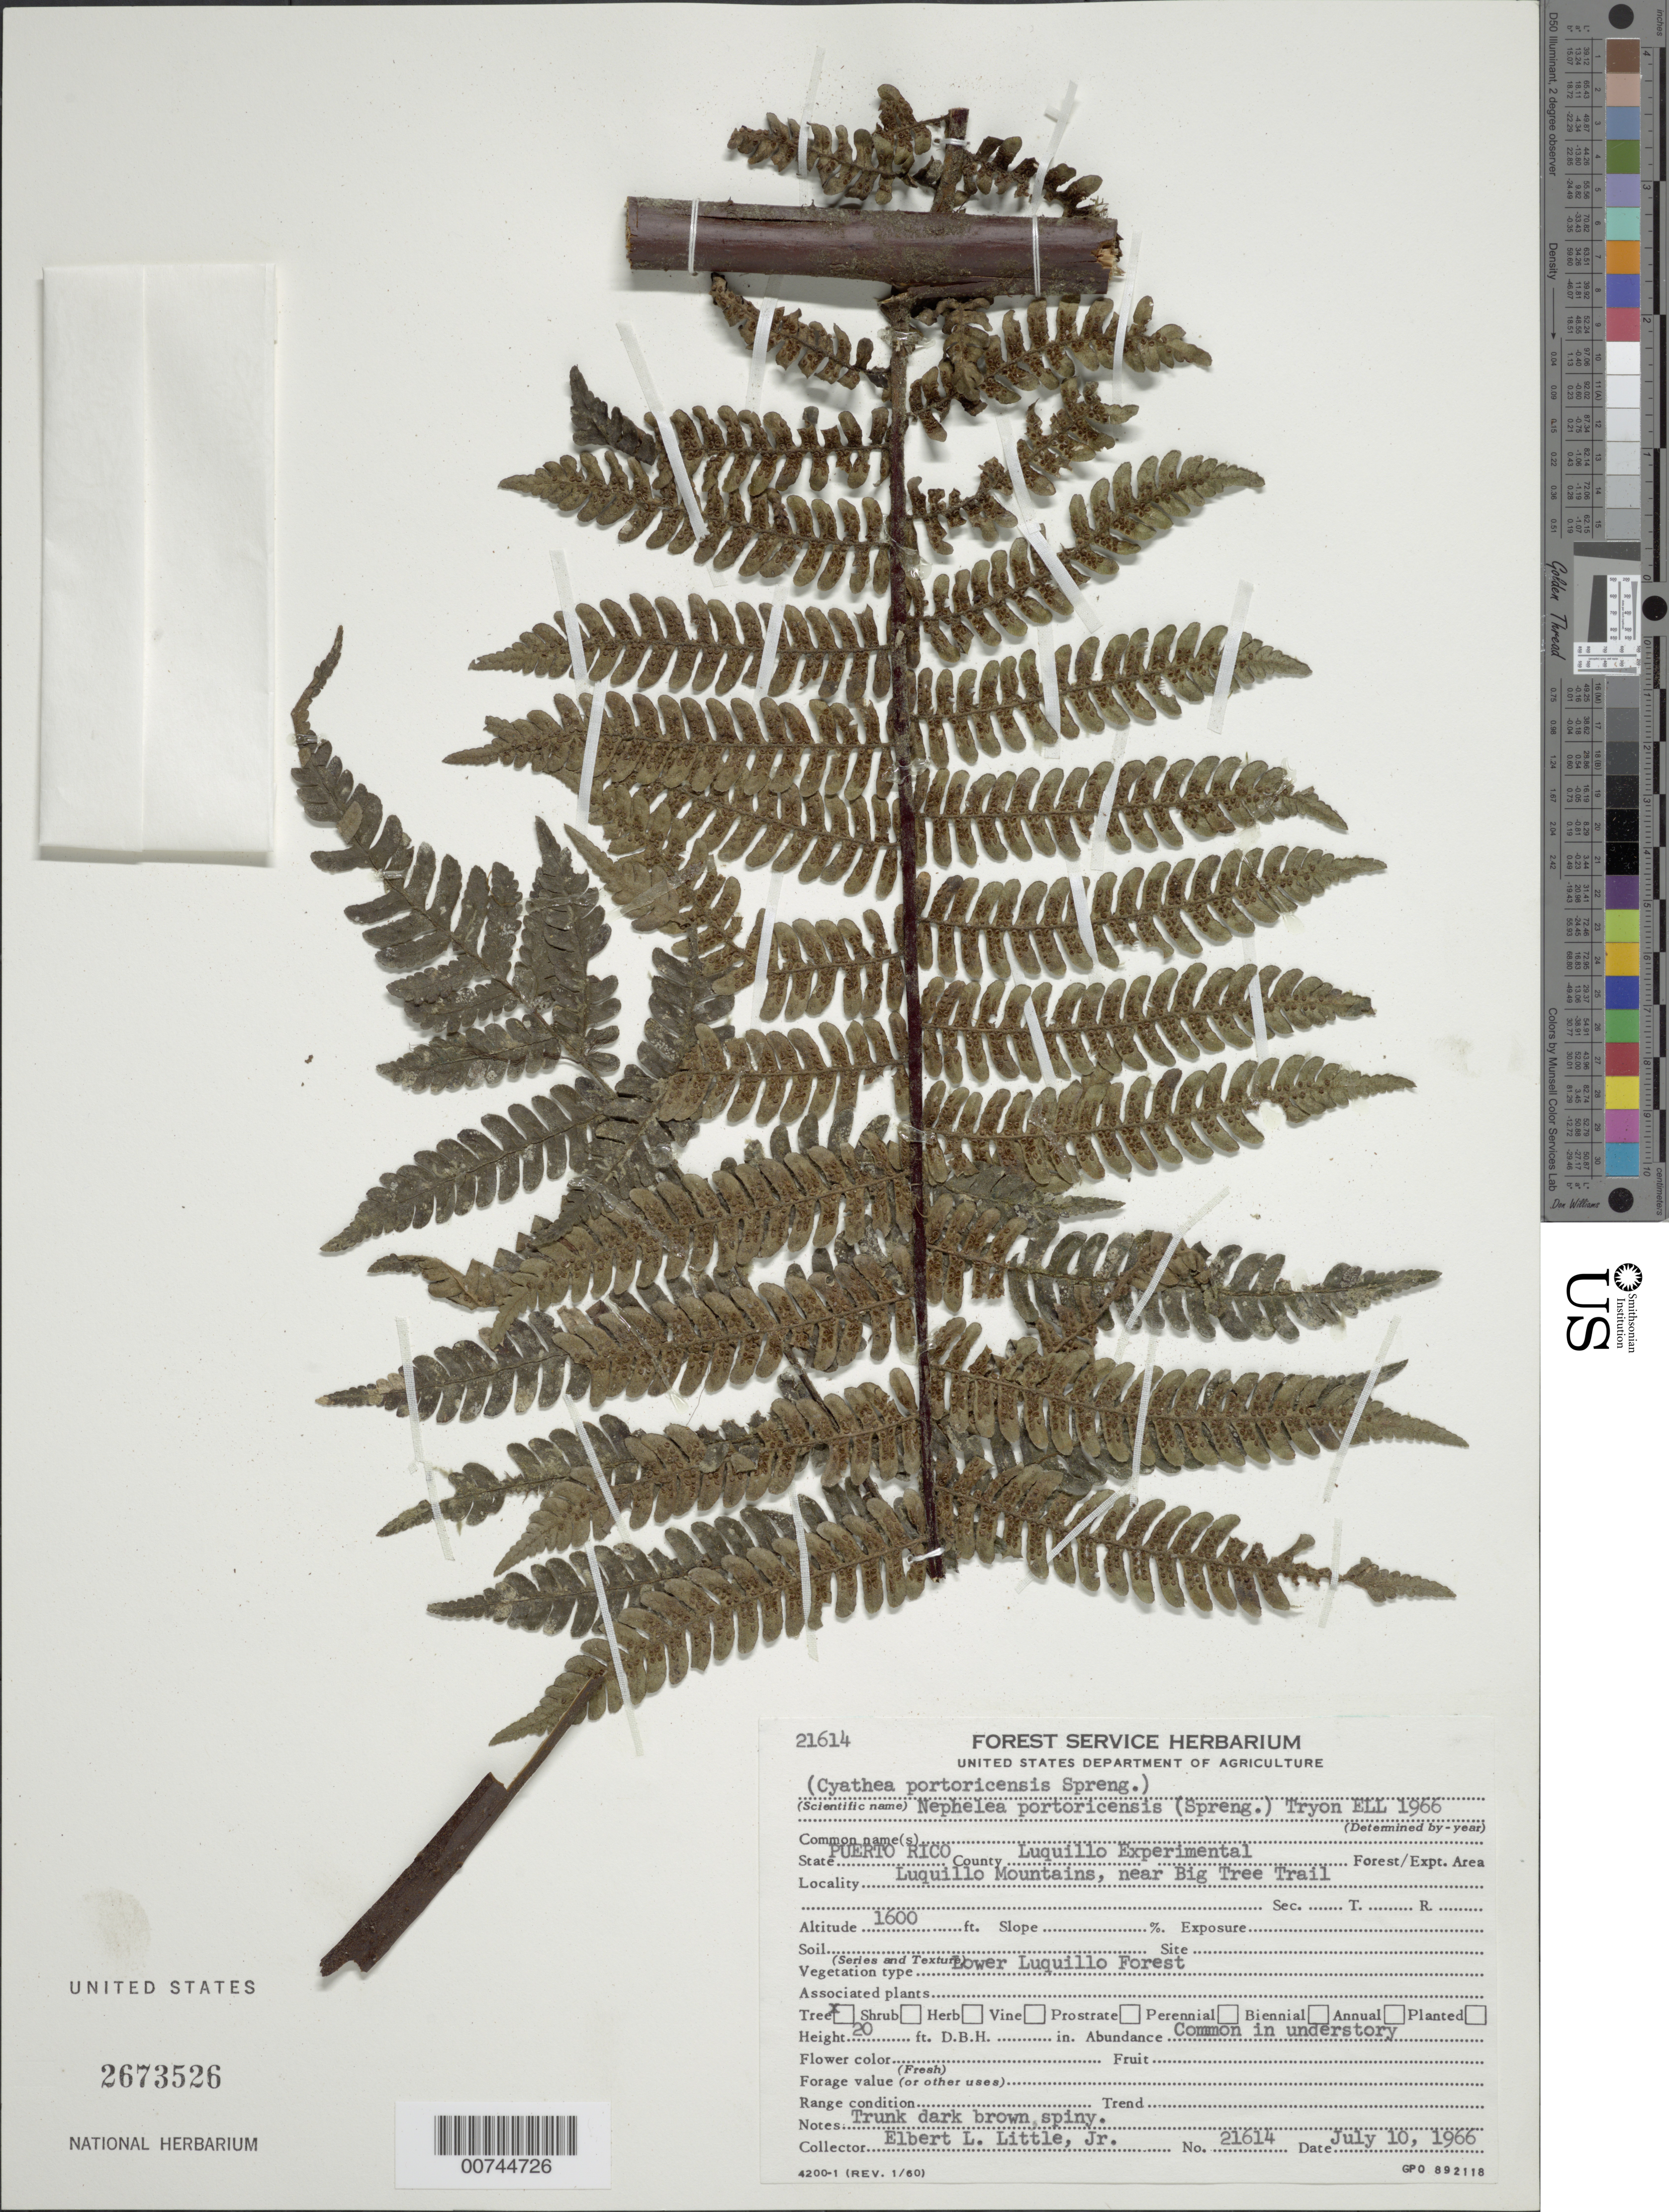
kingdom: Plantae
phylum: Tracheophyta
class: Polypodiopsida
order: Cyatheales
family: Cyatheaceae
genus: Alsophila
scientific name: Alsophila portoricensis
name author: (Spreng. ex Kuhn) D.S. Conant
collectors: E. L. Little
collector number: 21614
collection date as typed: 10 Jul 1966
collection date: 1966-07-10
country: Puerto Rico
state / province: Luquillo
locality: Luquillo Mountains, near Big Tree Trail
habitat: Lower Luquillo Forest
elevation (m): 488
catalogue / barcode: US 2673526